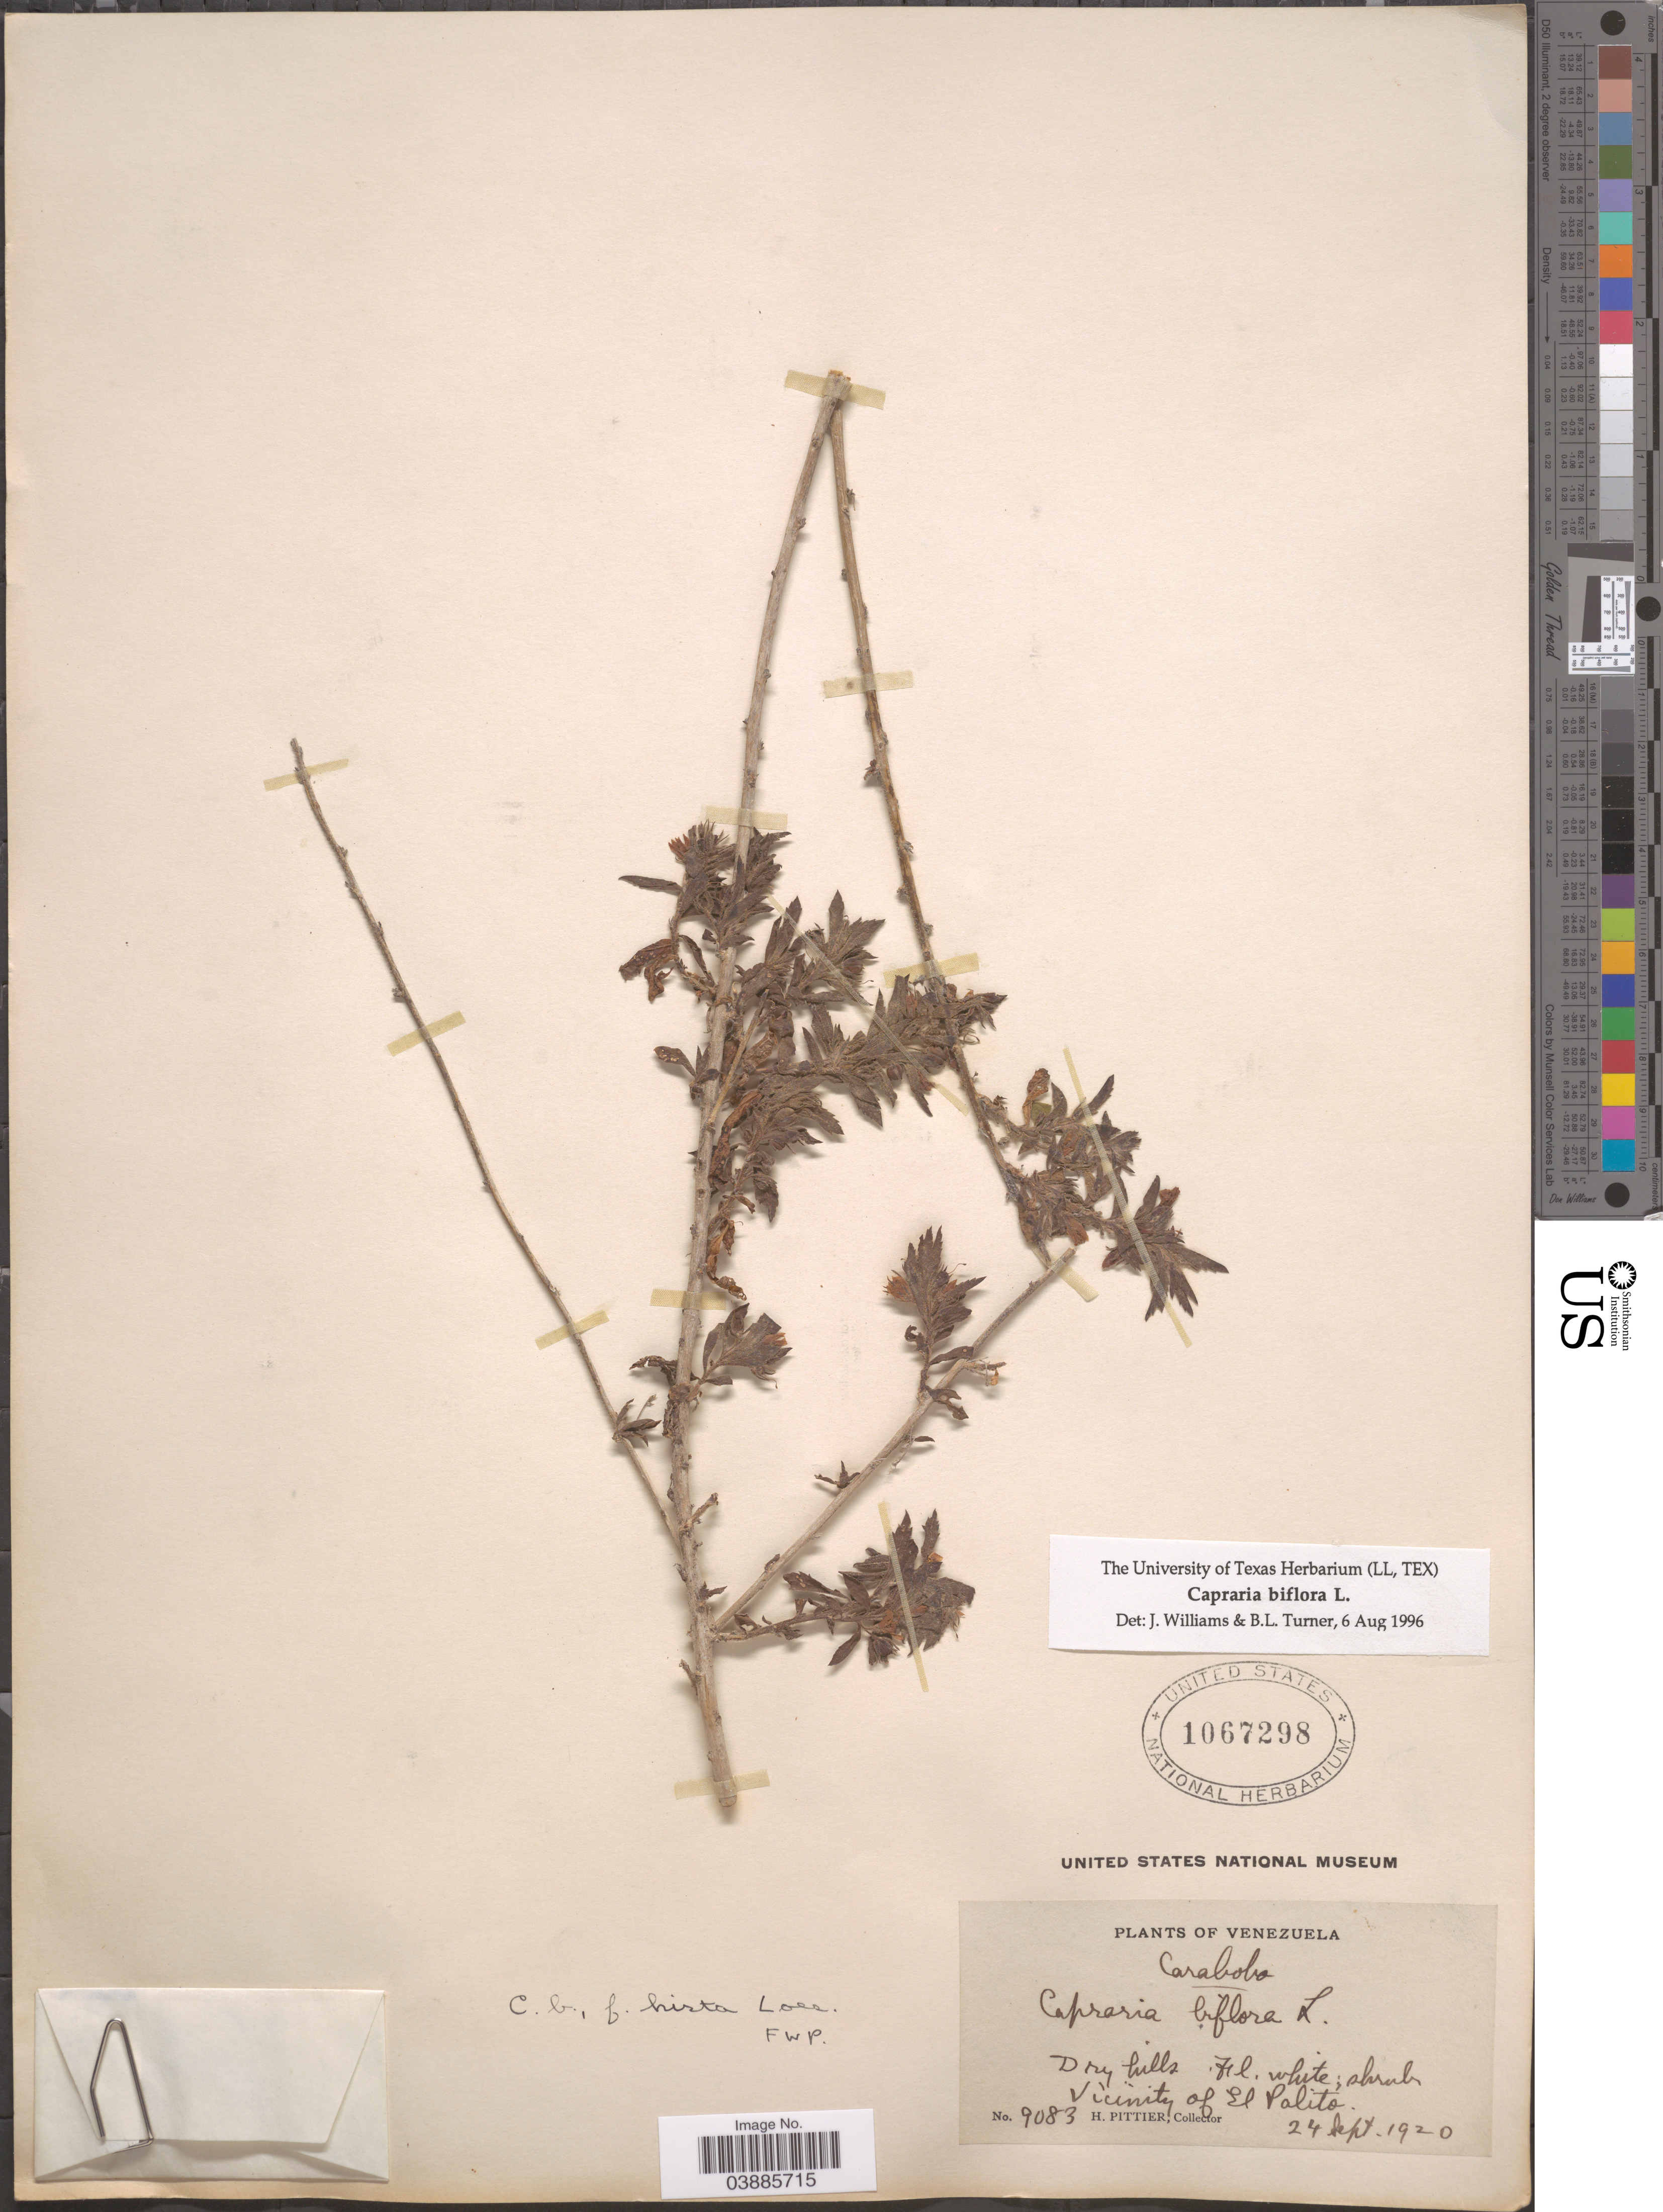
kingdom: Plantae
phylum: Tracheophyta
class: Magnoliopsida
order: Lamiales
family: Scrophulariaceae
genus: Capraria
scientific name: Capraria biflora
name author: L.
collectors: H. F. Pittier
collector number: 9083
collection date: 1920-09-24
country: Venezuela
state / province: Carabobo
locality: Vicinity of El Palito.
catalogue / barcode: US 1067298